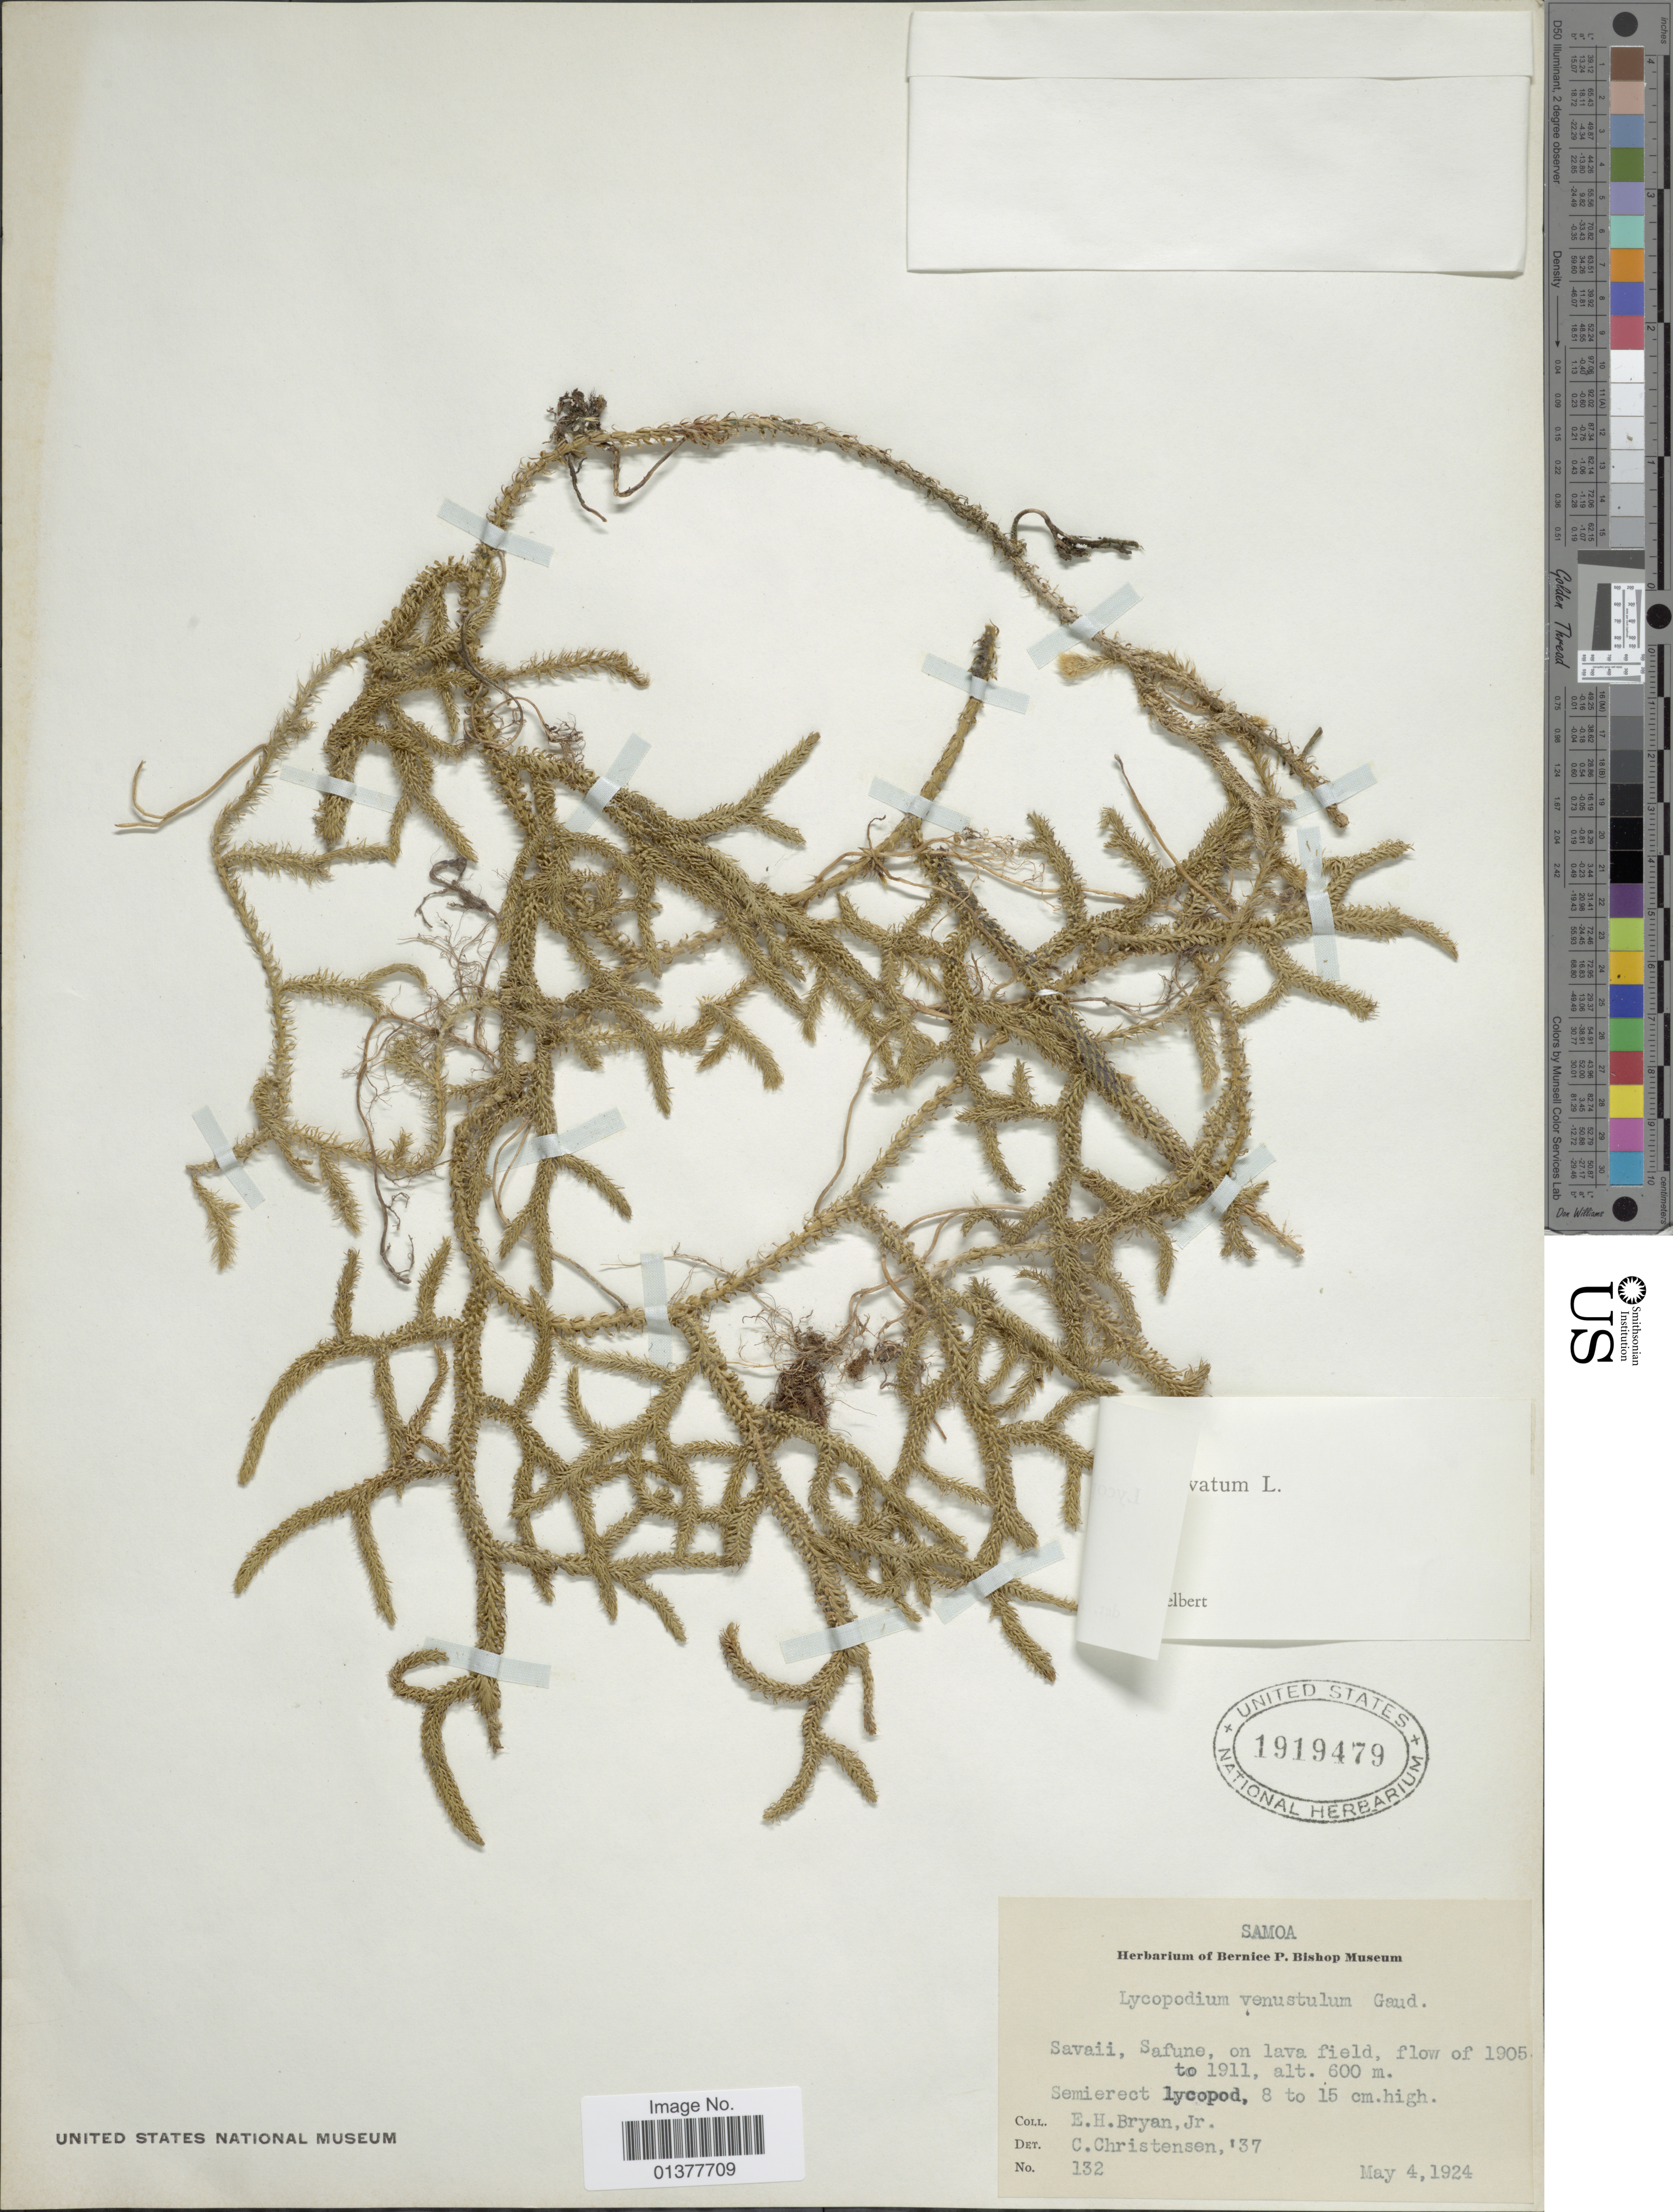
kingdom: Plantae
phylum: Tracheophyta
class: Lycopodiopsida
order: Lycopodiales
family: Lycopodiaceae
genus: Lycopodium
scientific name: Lycopodium clavatum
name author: L.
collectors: E. Bryan Jr.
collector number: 132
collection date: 1924-05-04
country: Samoa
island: Savai'i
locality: Savaii, Safune, on lava field, flow of 1905 to 1911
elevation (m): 600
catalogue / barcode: US 1919479